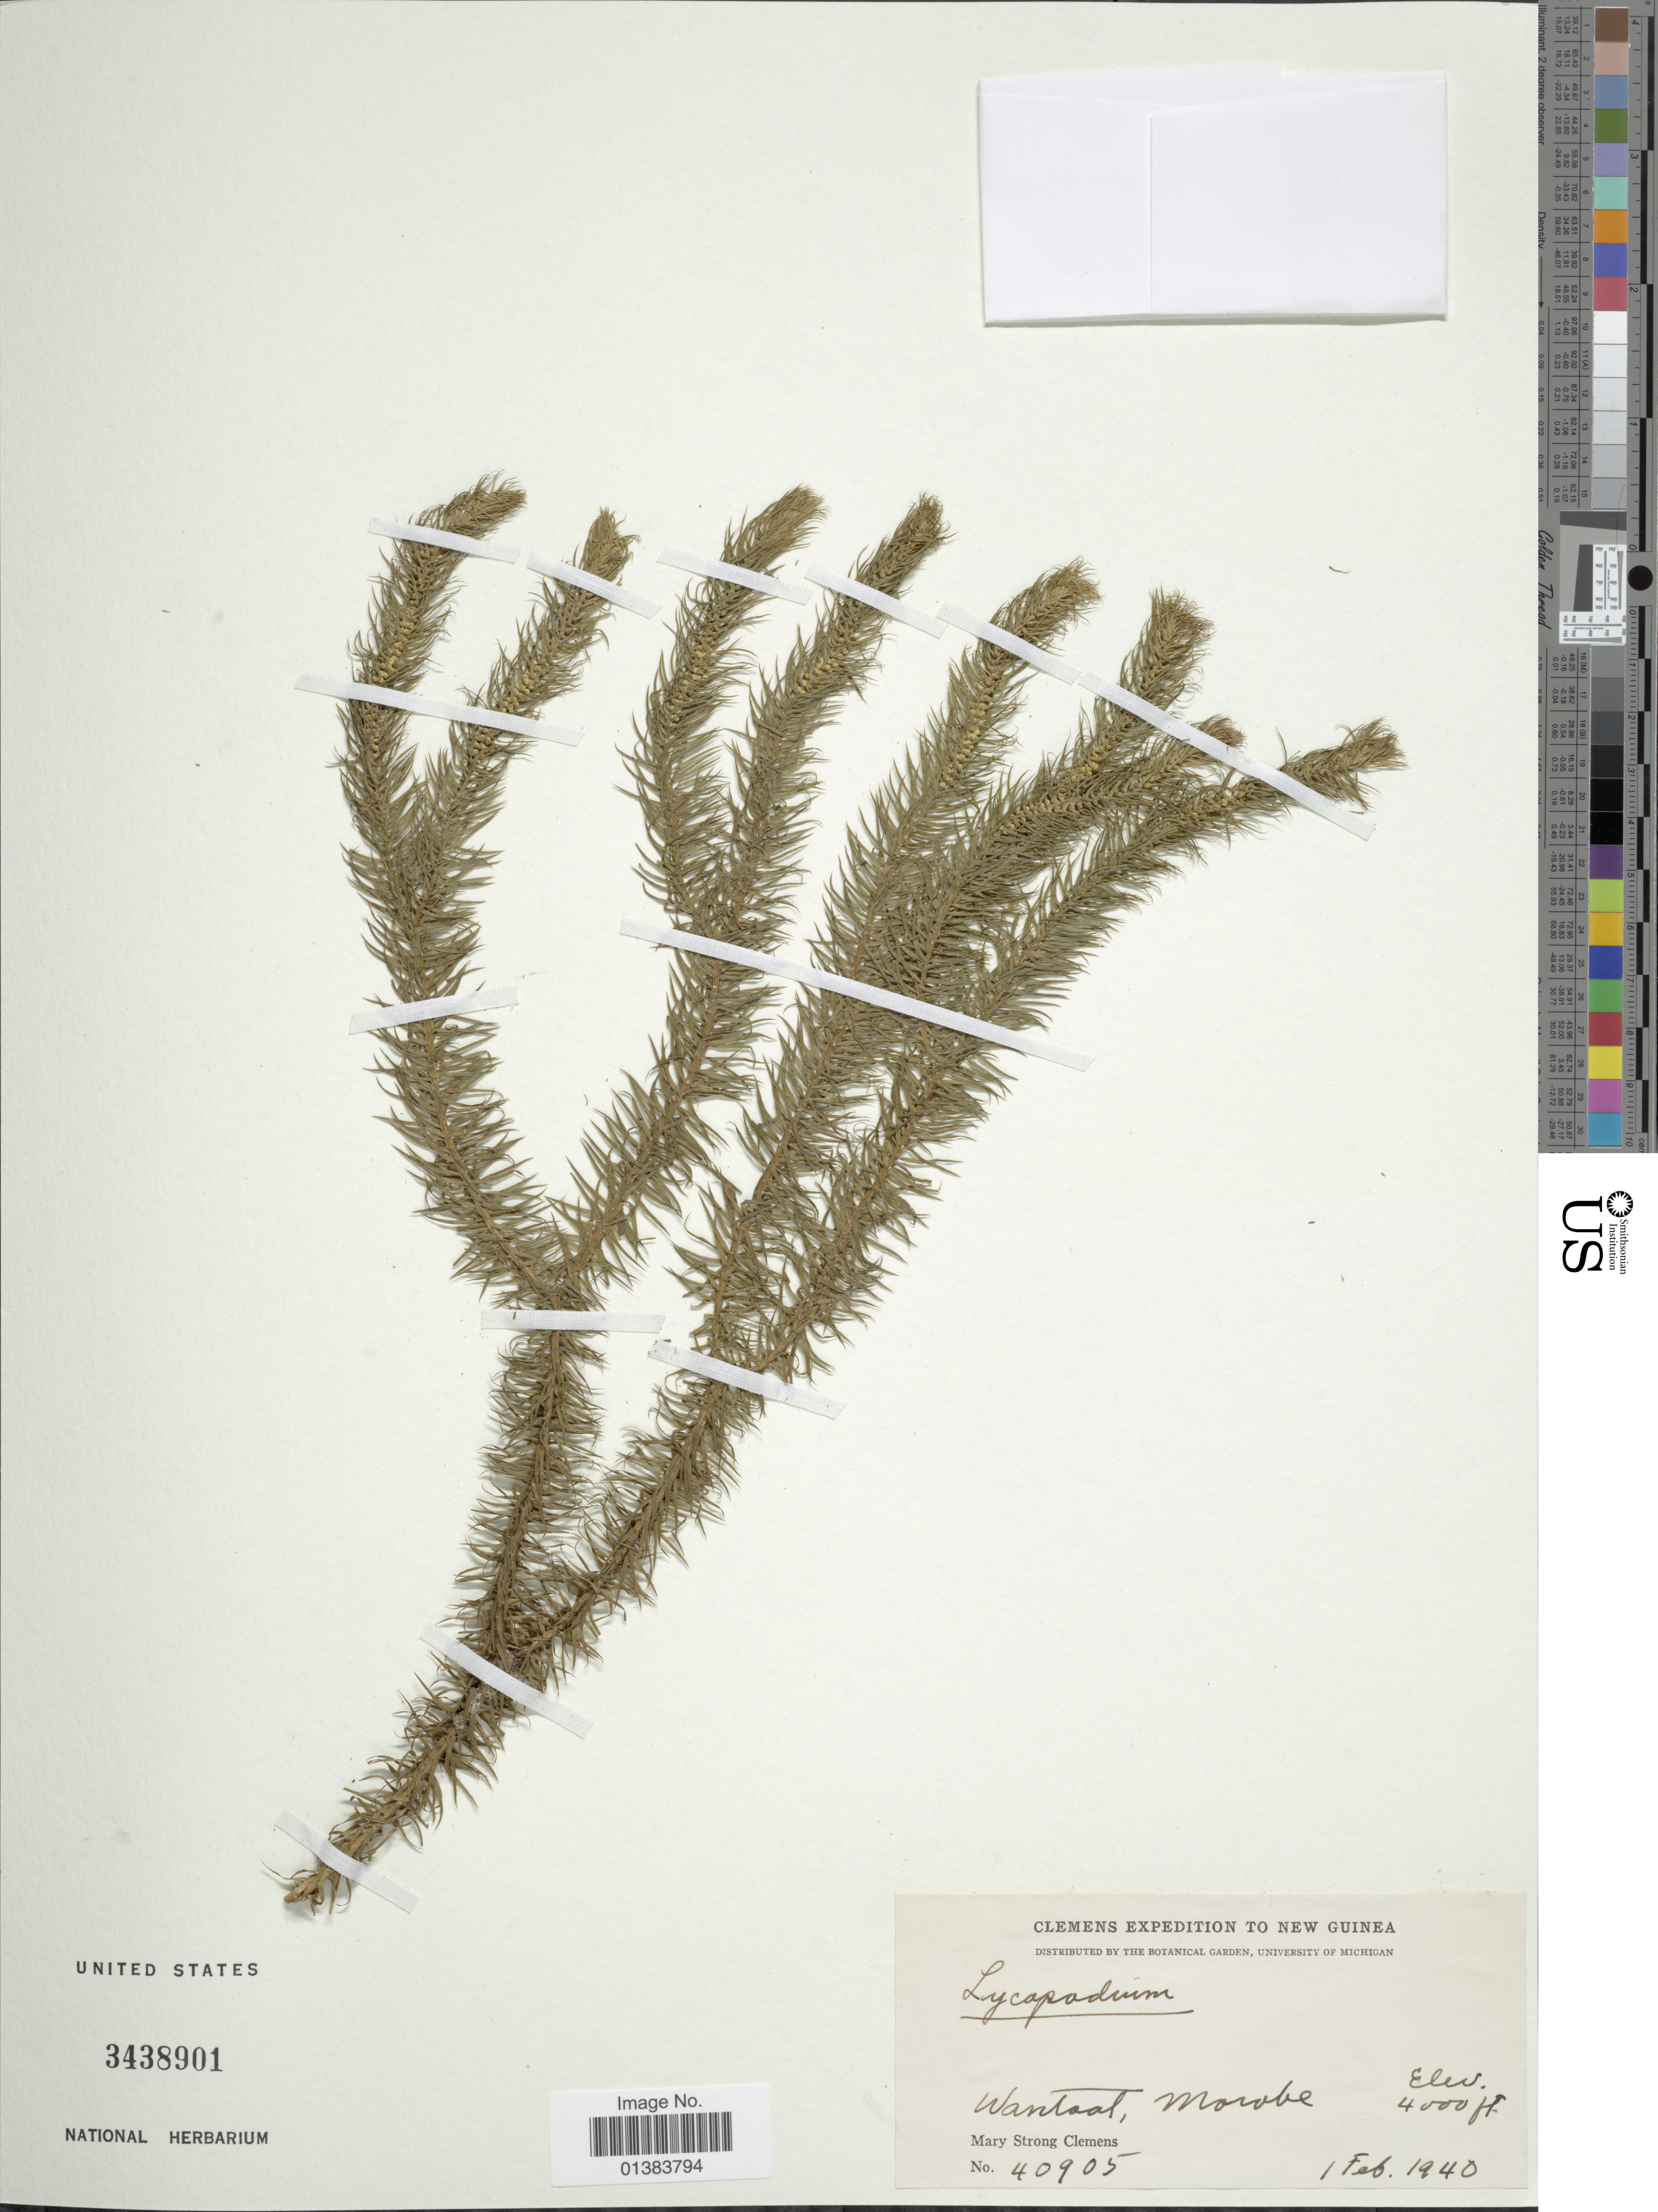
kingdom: Plantae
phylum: Tracheophyta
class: Lycopodiopsida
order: Lycopodiales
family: Lycopodiaceae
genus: Phlegmariurus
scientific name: Phlegmariurus squarrosus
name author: (G. Forst.) Á. Löve & D. Löve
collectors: M. S. Clemens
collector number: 40905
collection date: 1940-02-01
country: Papua New Guinea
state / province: Morobe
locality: Wantaat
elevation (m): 1219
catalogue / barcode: US 3438901